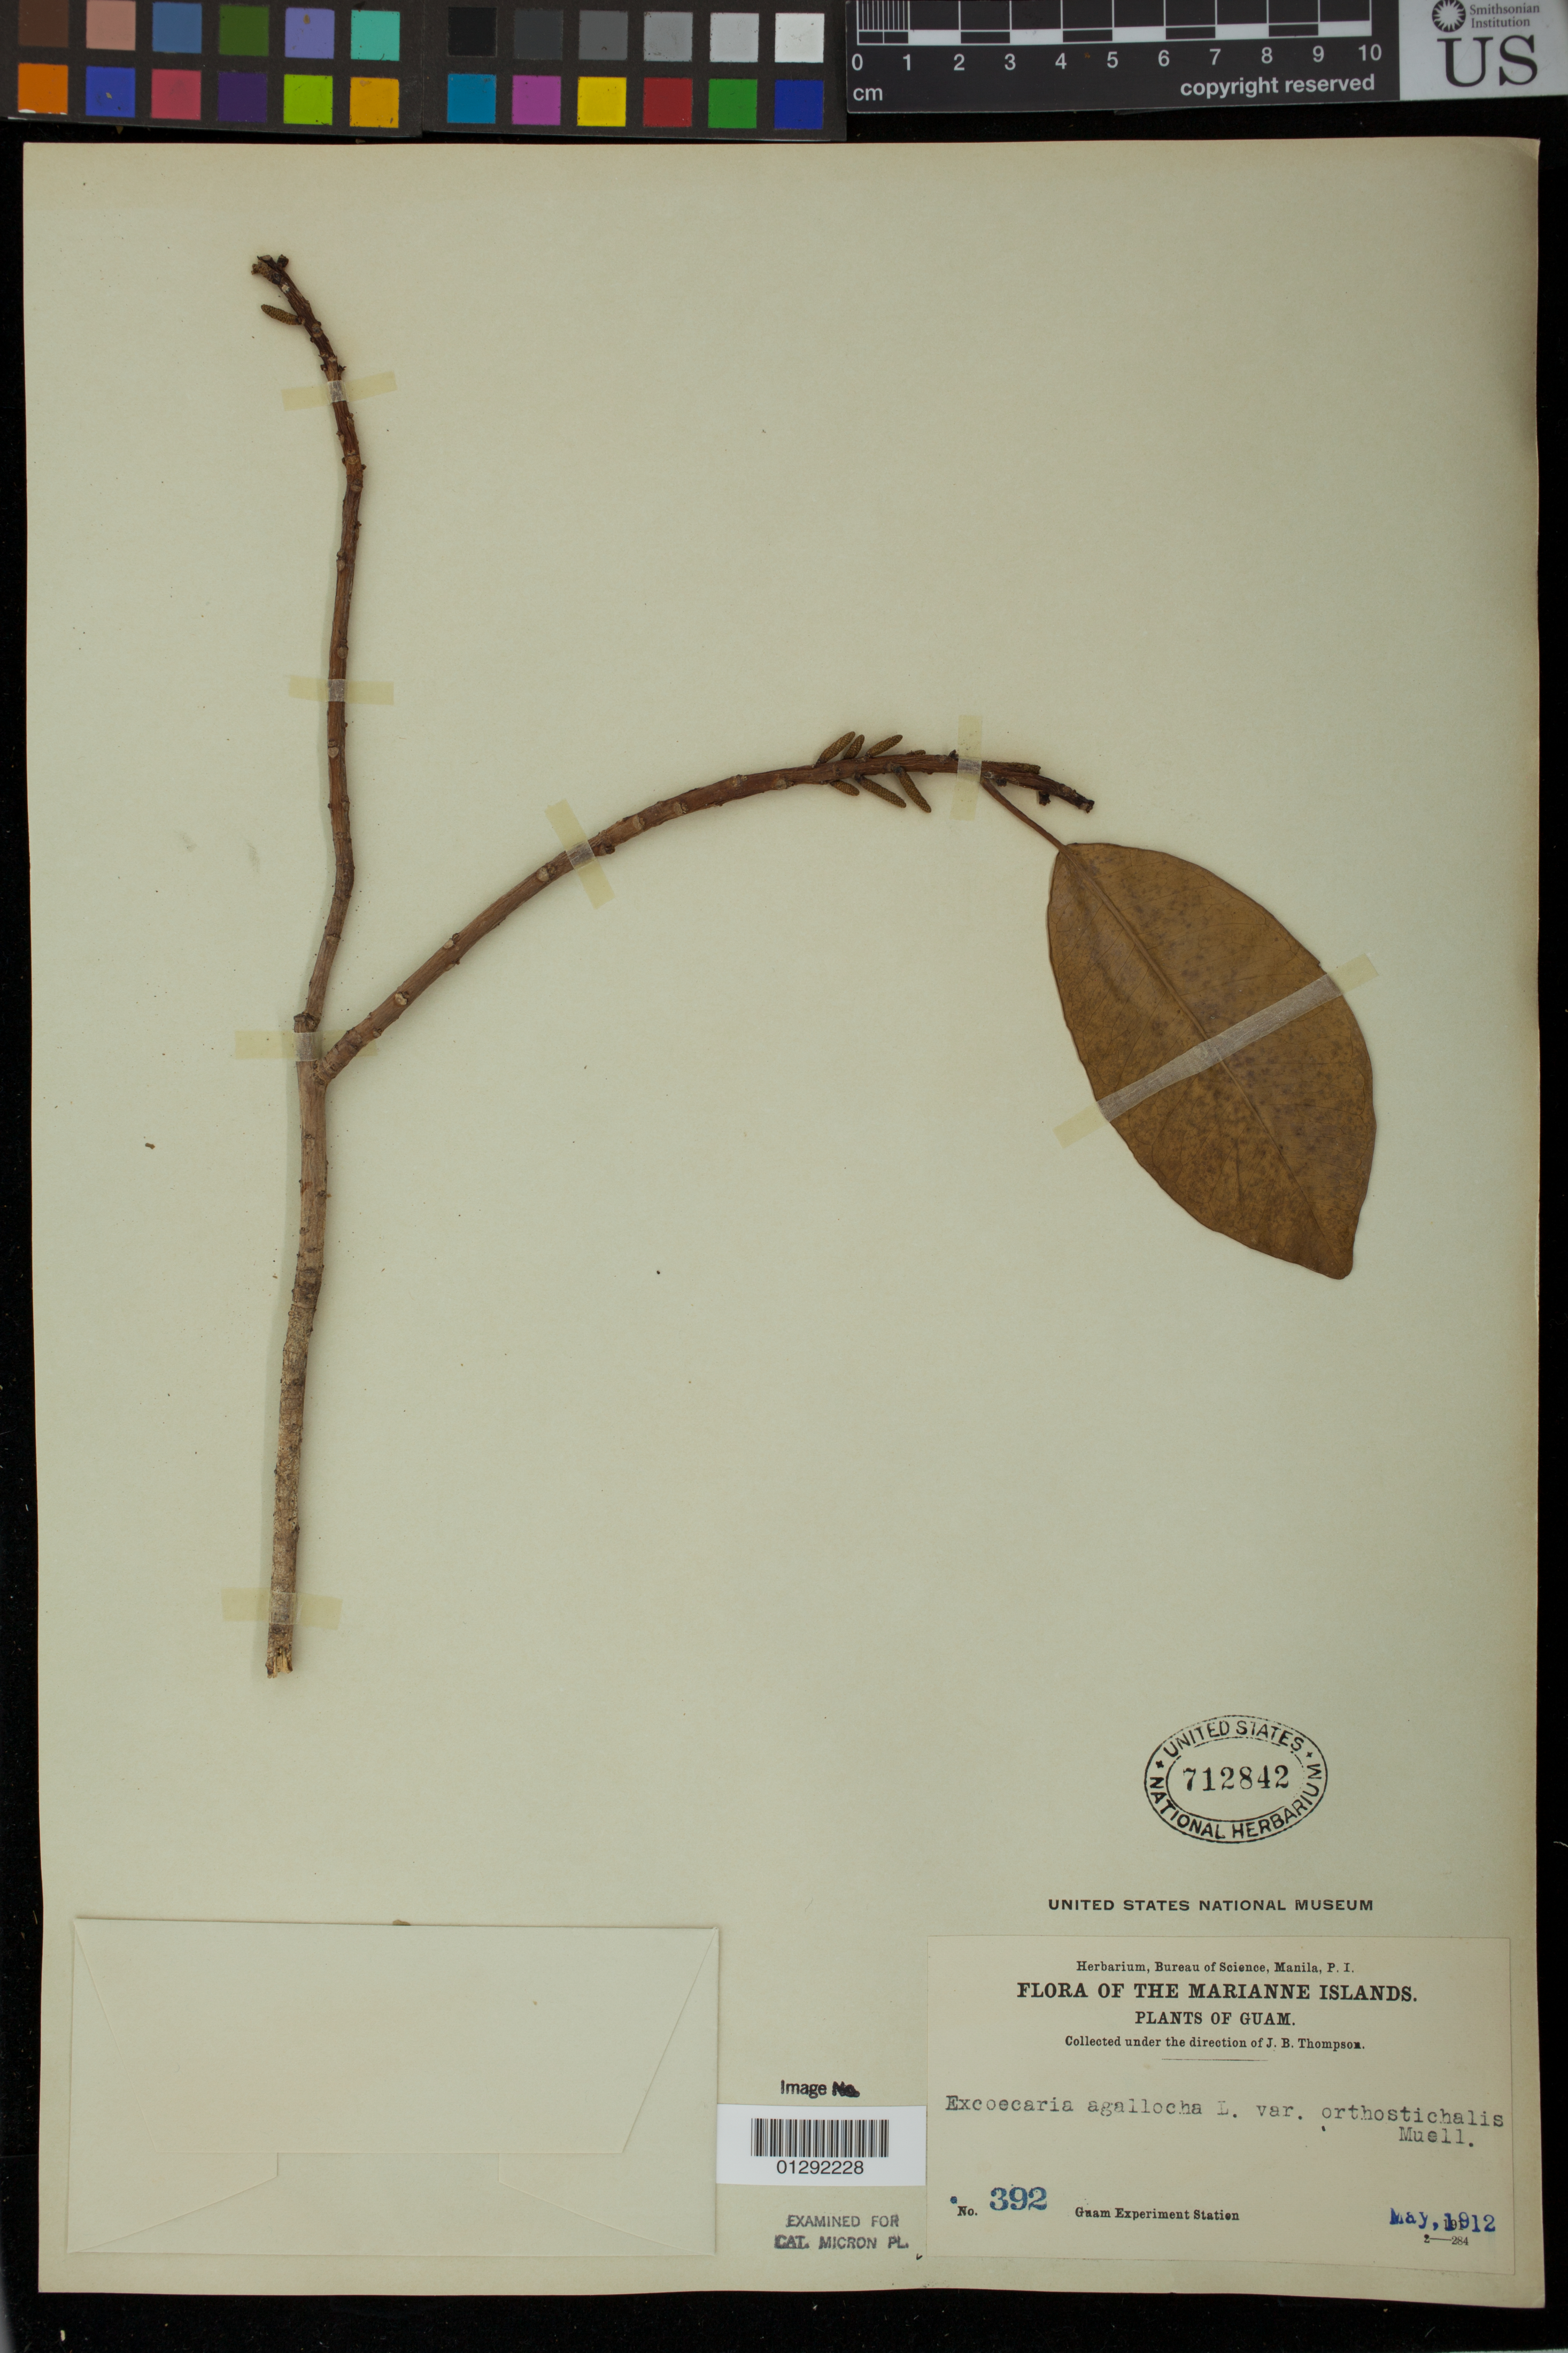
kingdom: Plantae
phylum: Tracheophyta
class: Magnoliopsida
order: Malpighiales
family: Euphorbiaceae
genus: Excoecaria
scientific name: Excoecaria agallocha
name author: L.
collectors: Guam Exp. Sta.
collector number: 392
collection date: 1912-05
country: Guam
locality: Marianne Islands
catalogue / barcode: US 712842